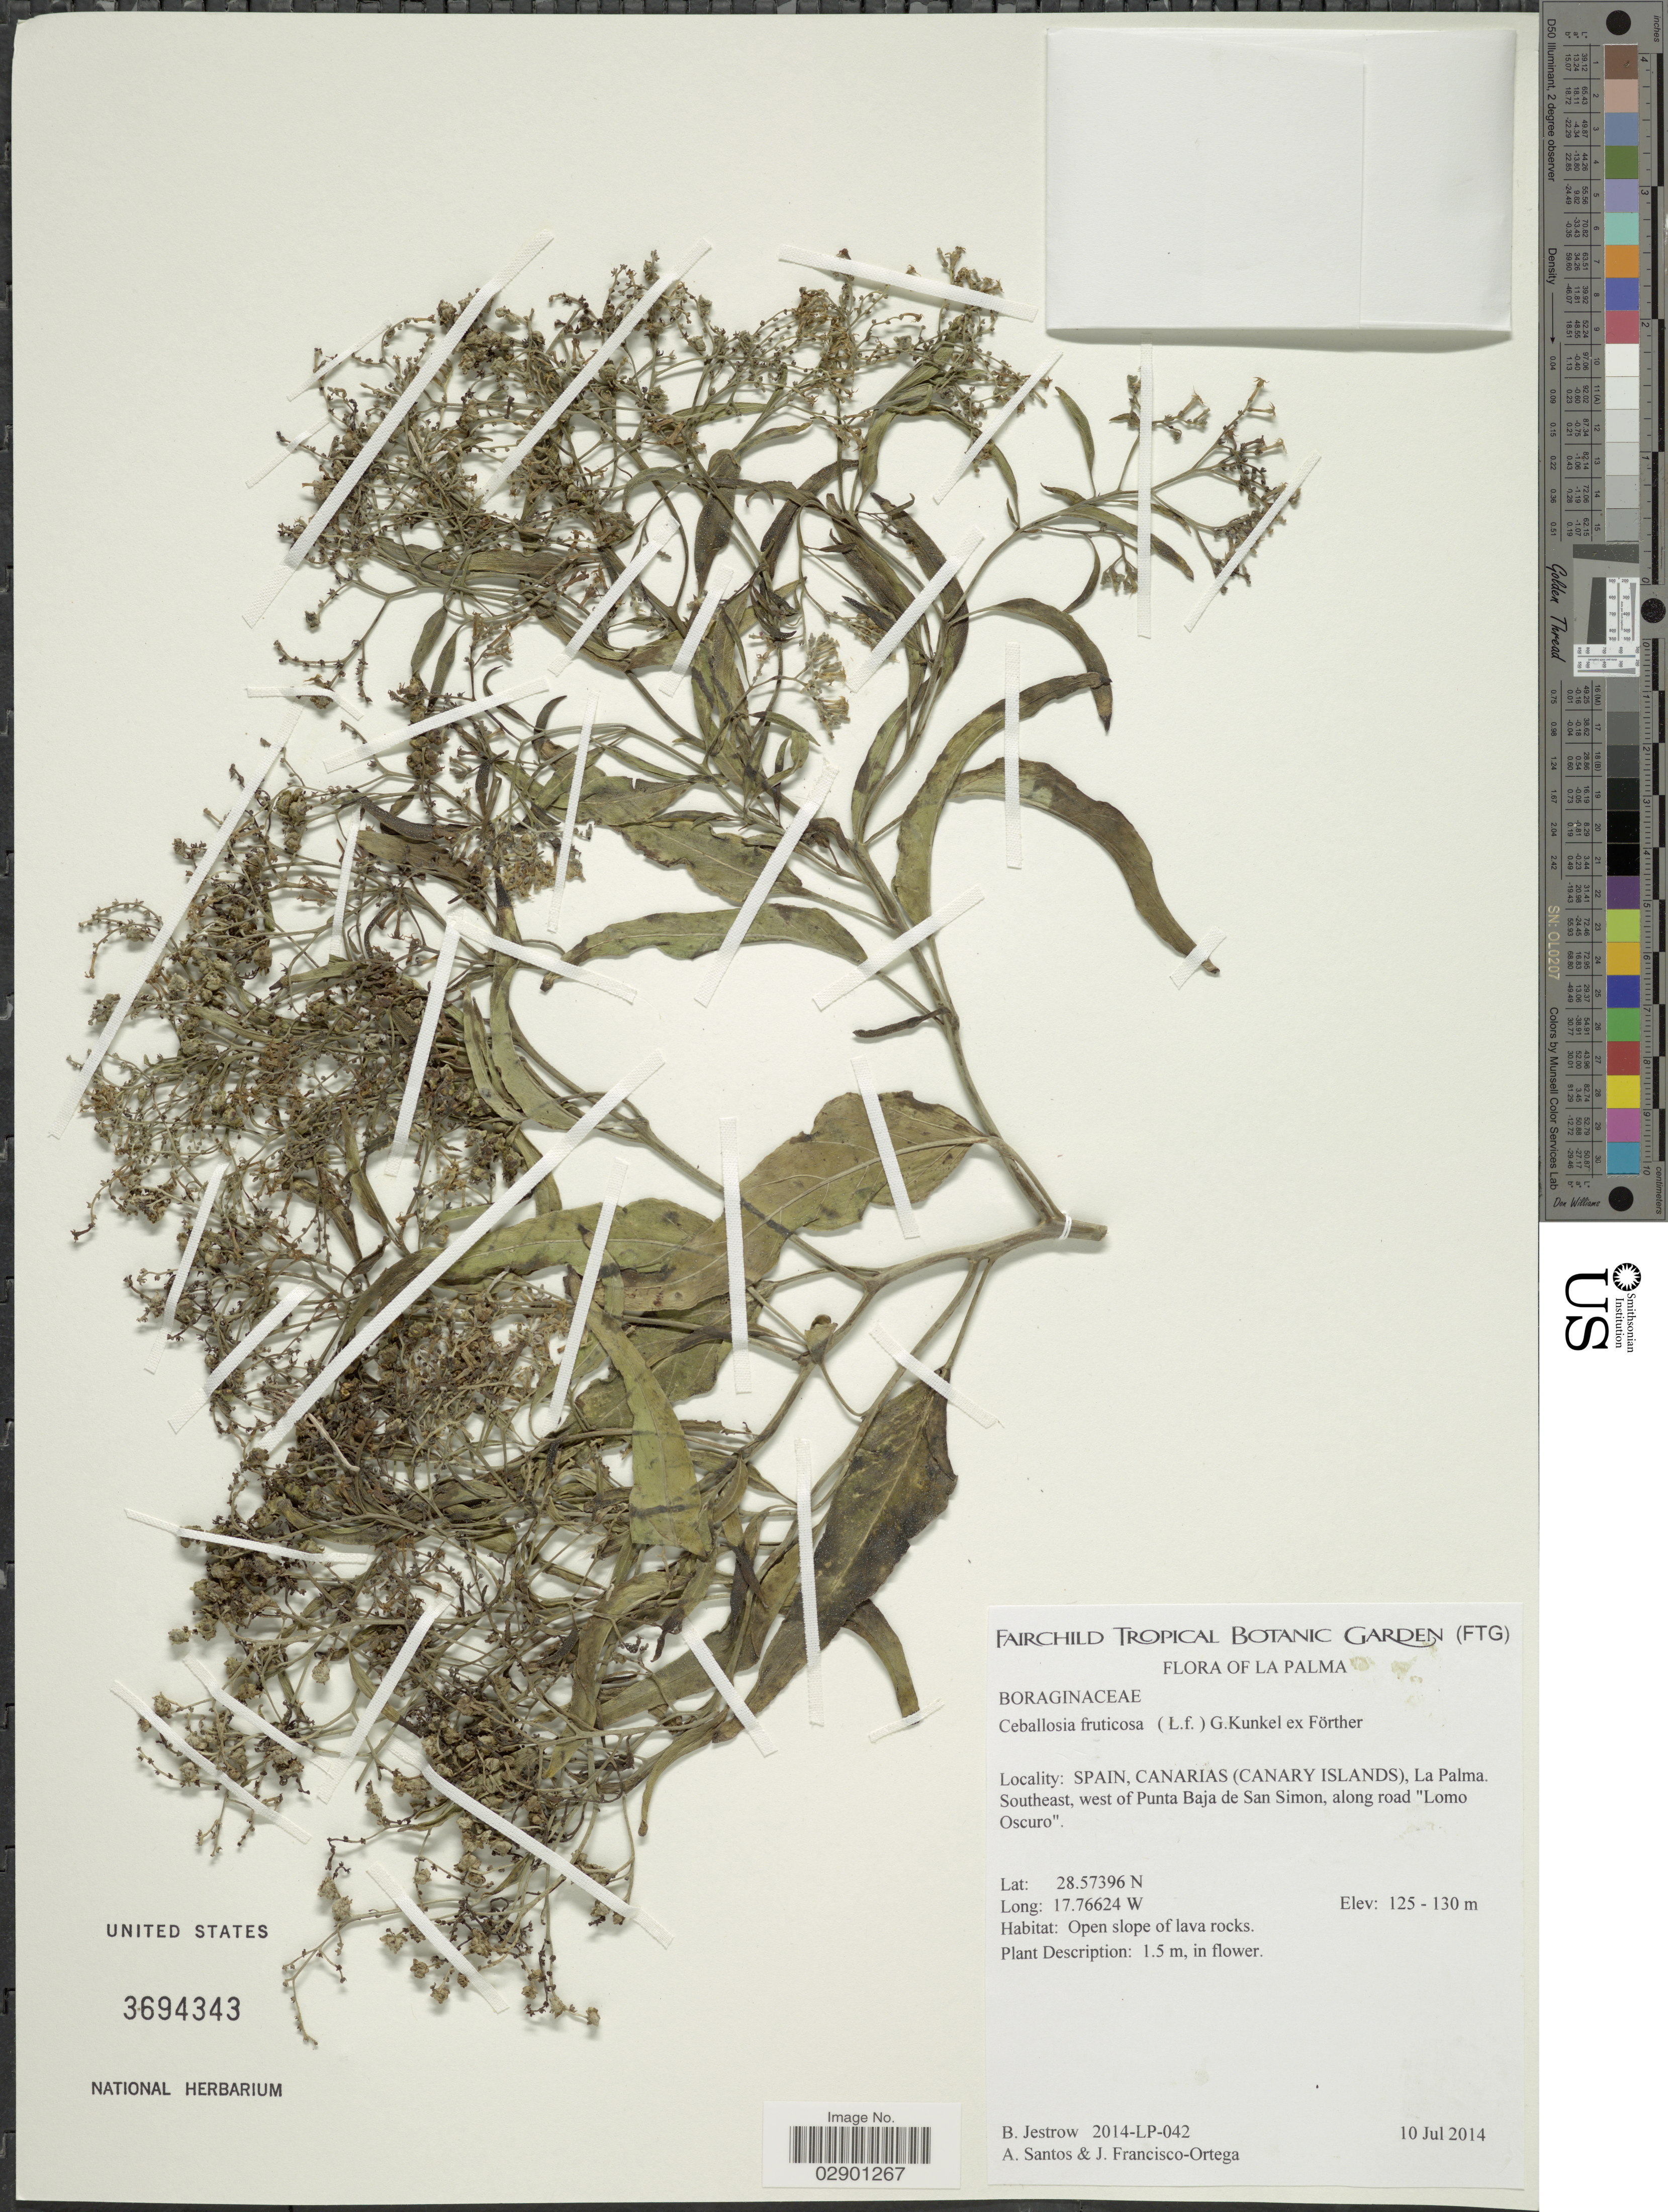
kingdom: Plantae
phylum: Tracheophyta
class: Magnoliopsida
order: Boraginales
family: Heliotropiaceae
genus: Heliotropium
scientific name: Heliotropium fruticosum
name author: L.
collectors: B. Jestrow, A. Santos & J. Fransisco-Ortega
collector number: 2014-LP-042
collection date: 2014-07-10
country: Spain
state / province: Canarias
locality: La Palma. Canary Islands. La Palma. Southeast, west of Punta Baja de San Simon, along road "Lomo Oscuro".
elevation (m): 125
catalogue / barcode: US 3694343